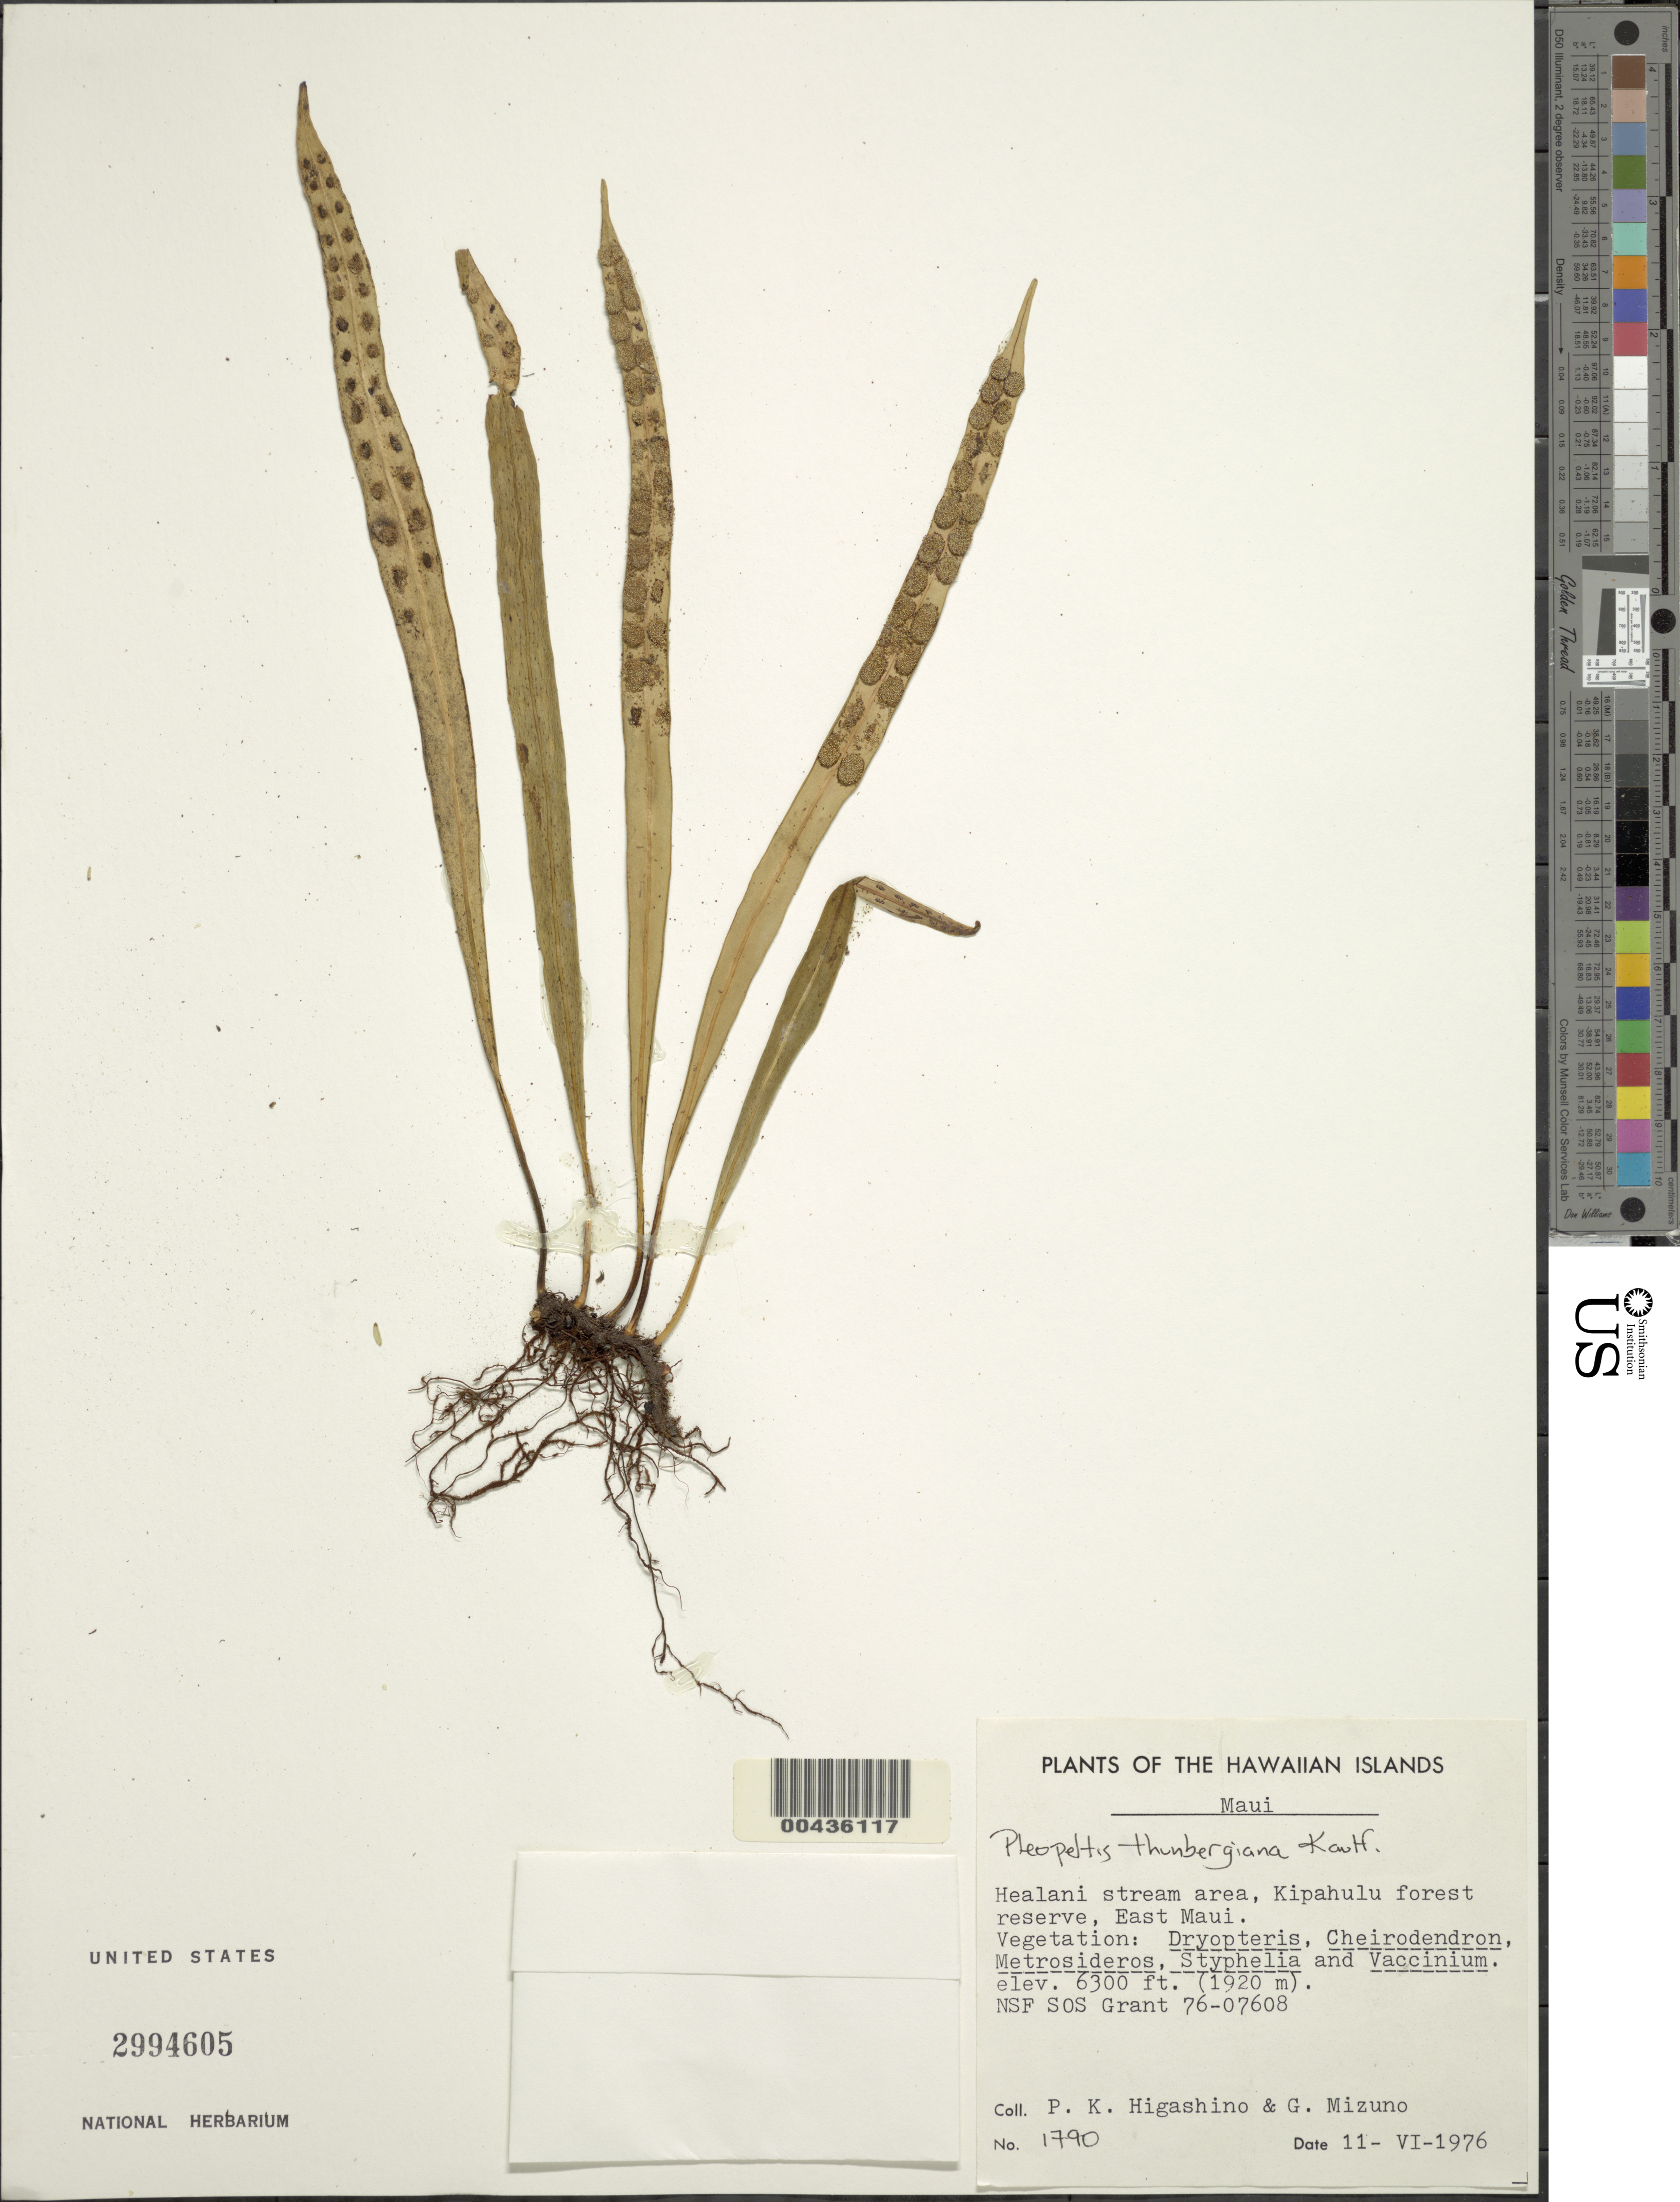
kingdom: Plantae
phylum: Tracheophyta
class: Polypodiopsida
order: Polypodiales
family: Polypodiaceae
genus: Lepisorus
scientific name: Lepisorus thunbergianus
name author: (Kaulf.) Ching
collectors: P. Higashino & G. Mizuno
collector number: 1790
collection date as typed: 11 Jun 1976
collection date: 1976-06-11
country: United States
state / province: Hawaii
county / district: Maui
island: Maui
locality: Healani stream area, Kipahulu forest reserve, E Maui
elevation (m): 1920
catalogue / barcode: US 2994605